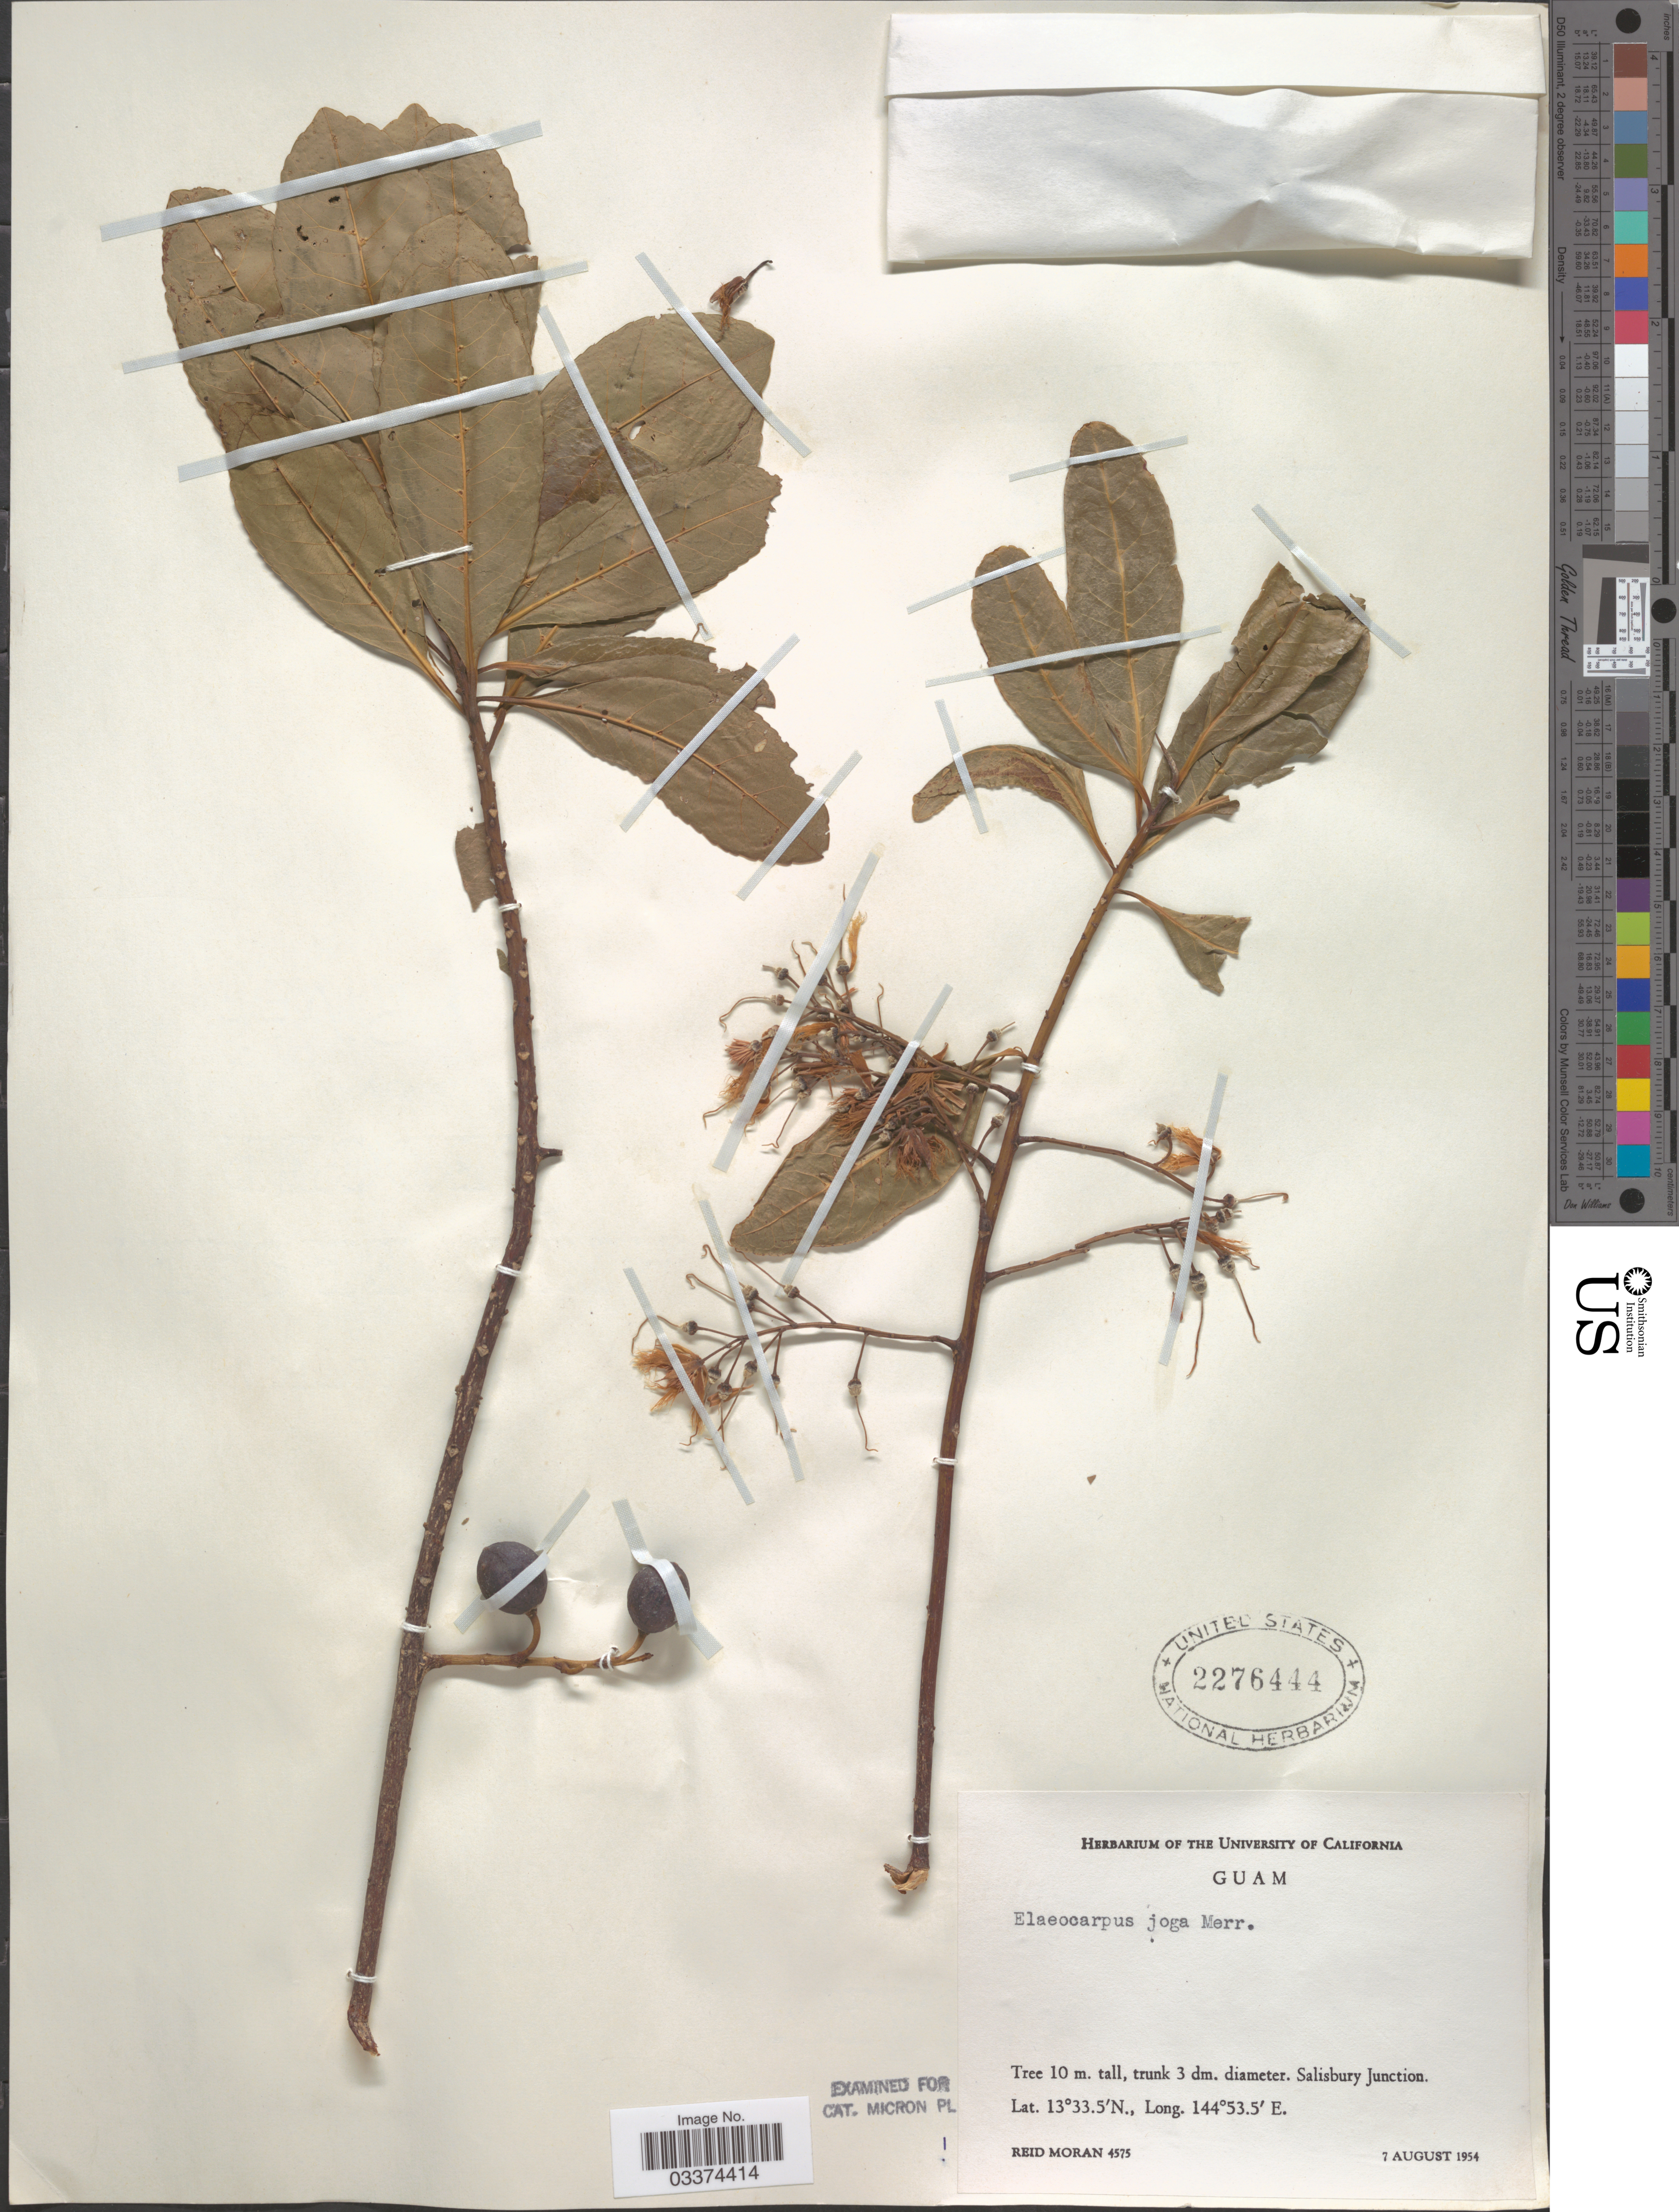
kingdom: Plantae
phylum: Tracheophyta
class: Magnoliopsida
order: Oxalidales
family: Elaeocarpaceae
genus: Elaeocarpus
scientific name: Elaeocarpus joga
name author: Merr.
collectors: R. V. Moran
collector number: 4575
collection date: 1954-08-07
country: Guam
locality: Salisbury Junction.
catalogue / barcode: US 2276444